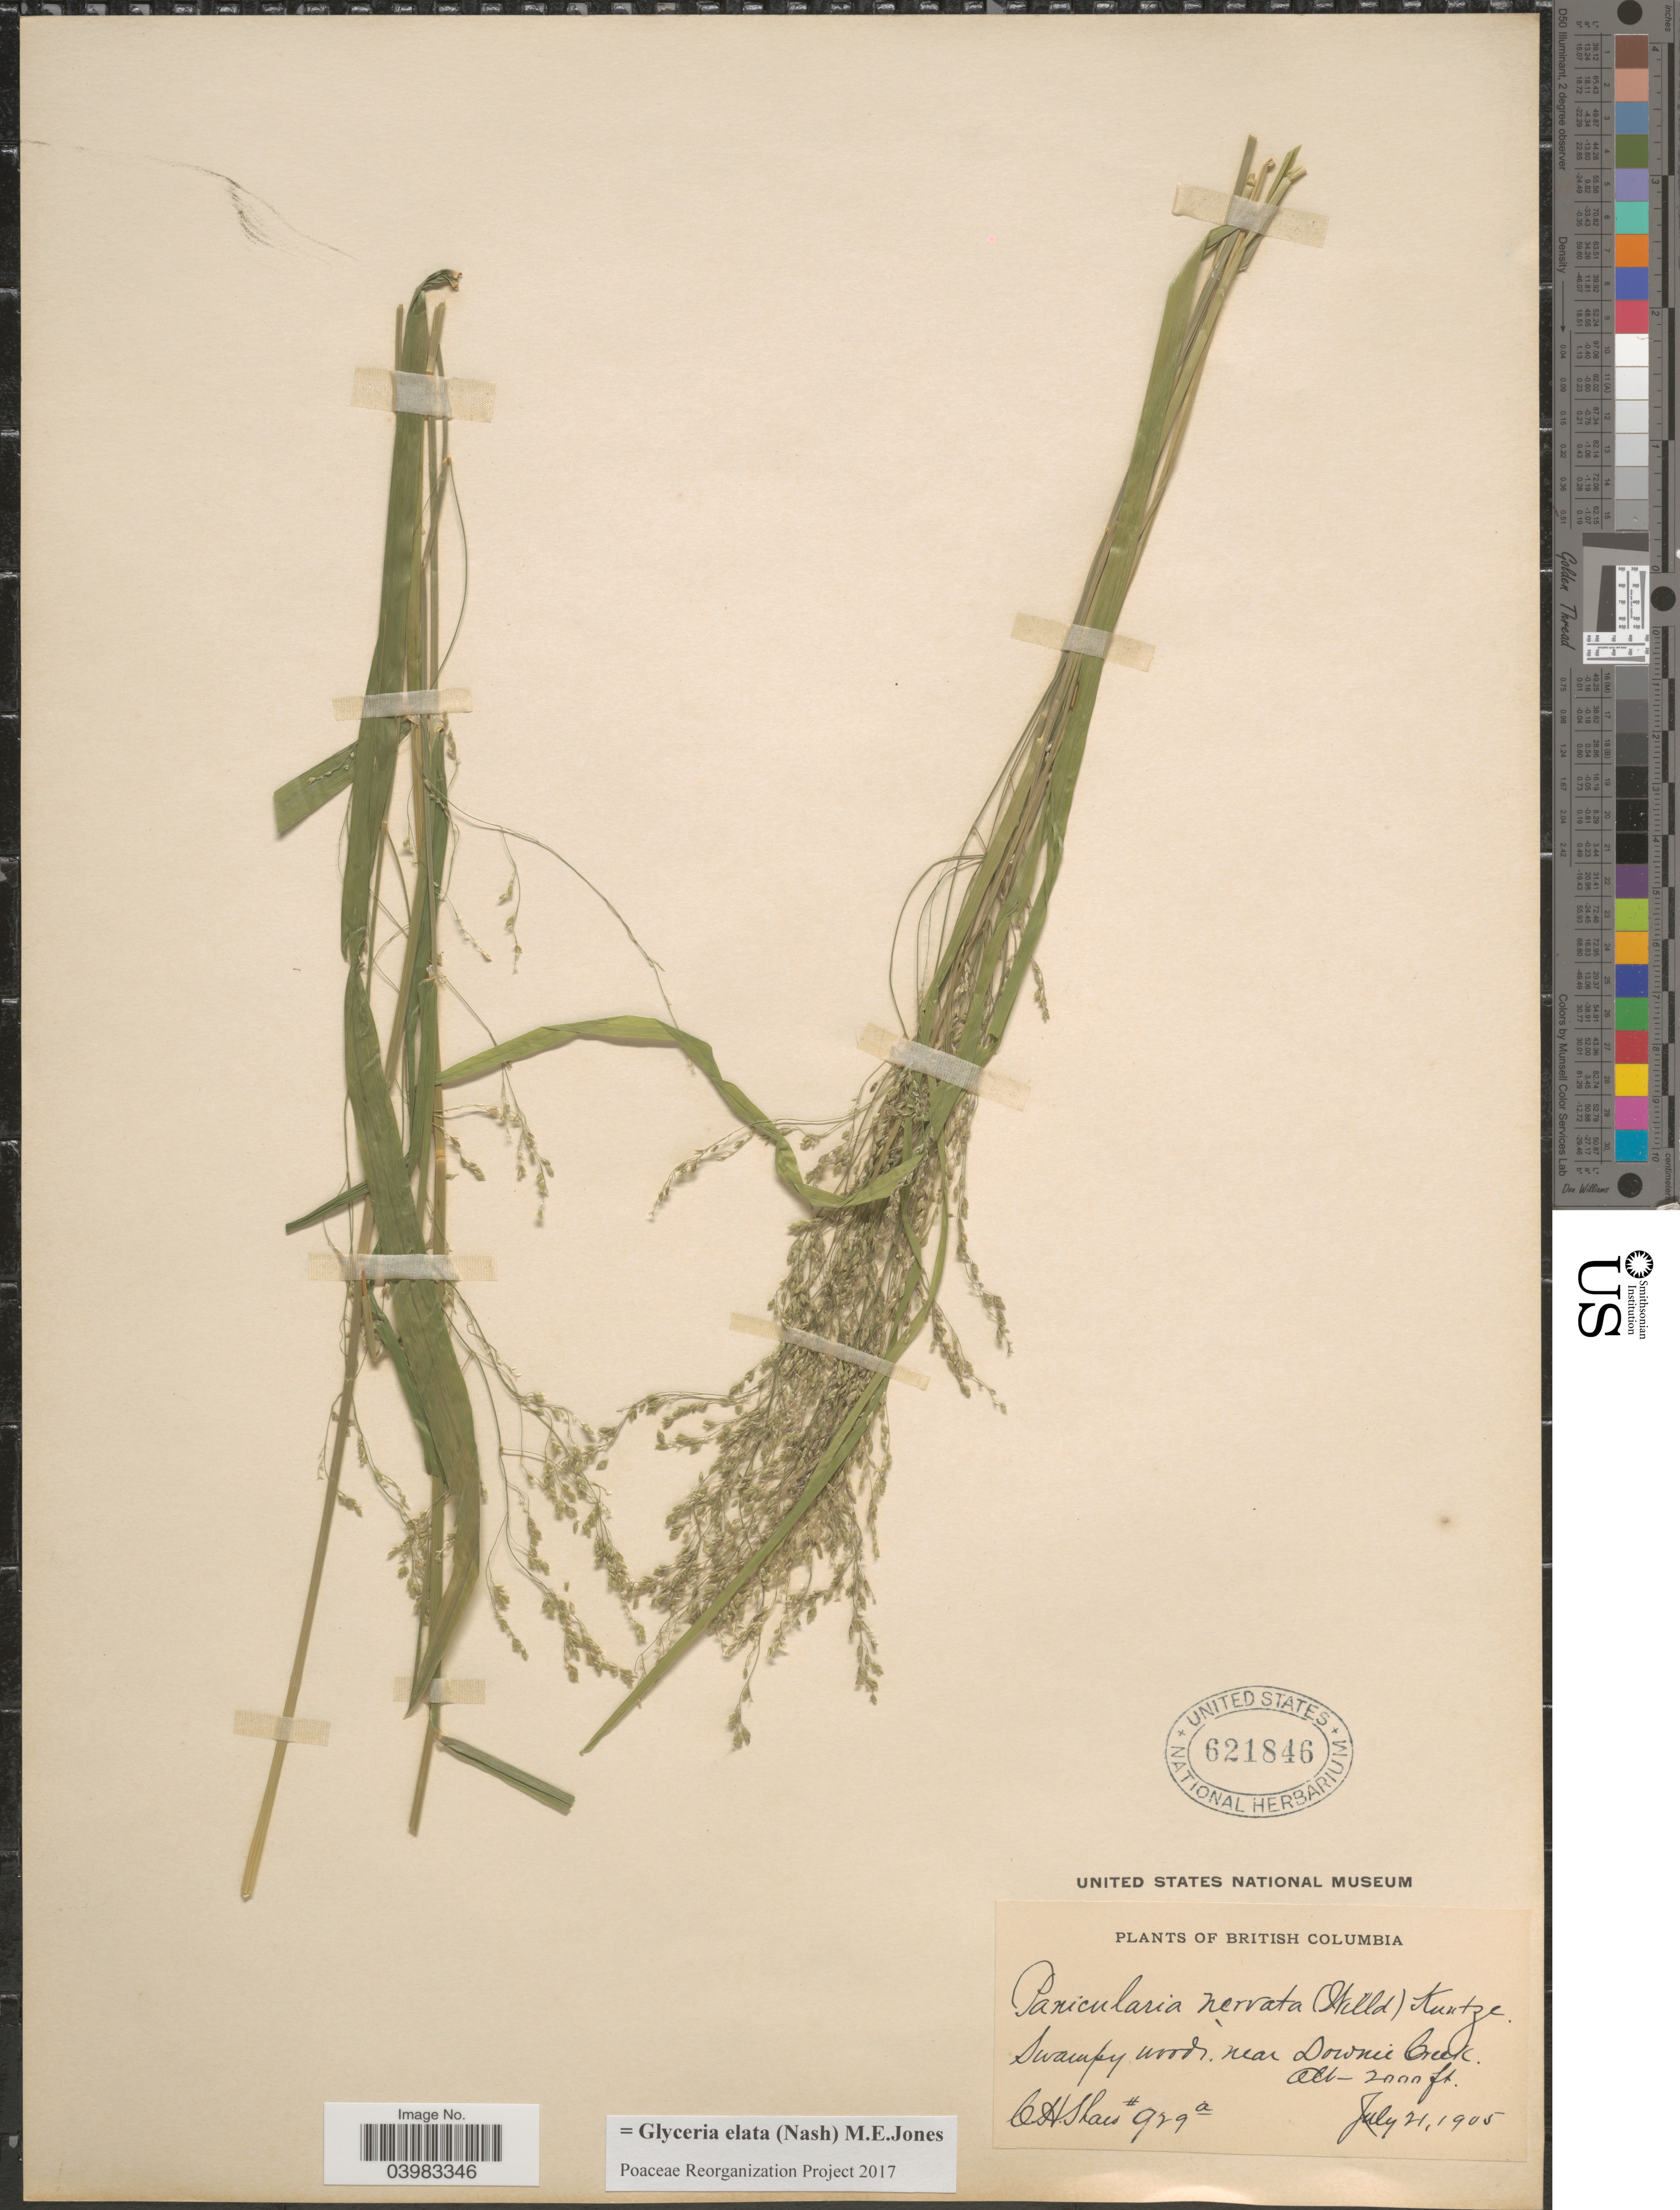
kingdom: Plantae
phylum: Tracheophyta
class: Liliopsida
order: Poales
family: Poaceae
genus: Glyceria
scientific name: Glyceria elata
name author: (Nash) M.E. Jones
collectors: C. H. Shaw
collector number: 929a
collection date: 1905-07-21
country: Canada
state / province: British Columbia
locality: Near Downie Creek.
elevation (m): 610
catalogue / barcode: US 621846